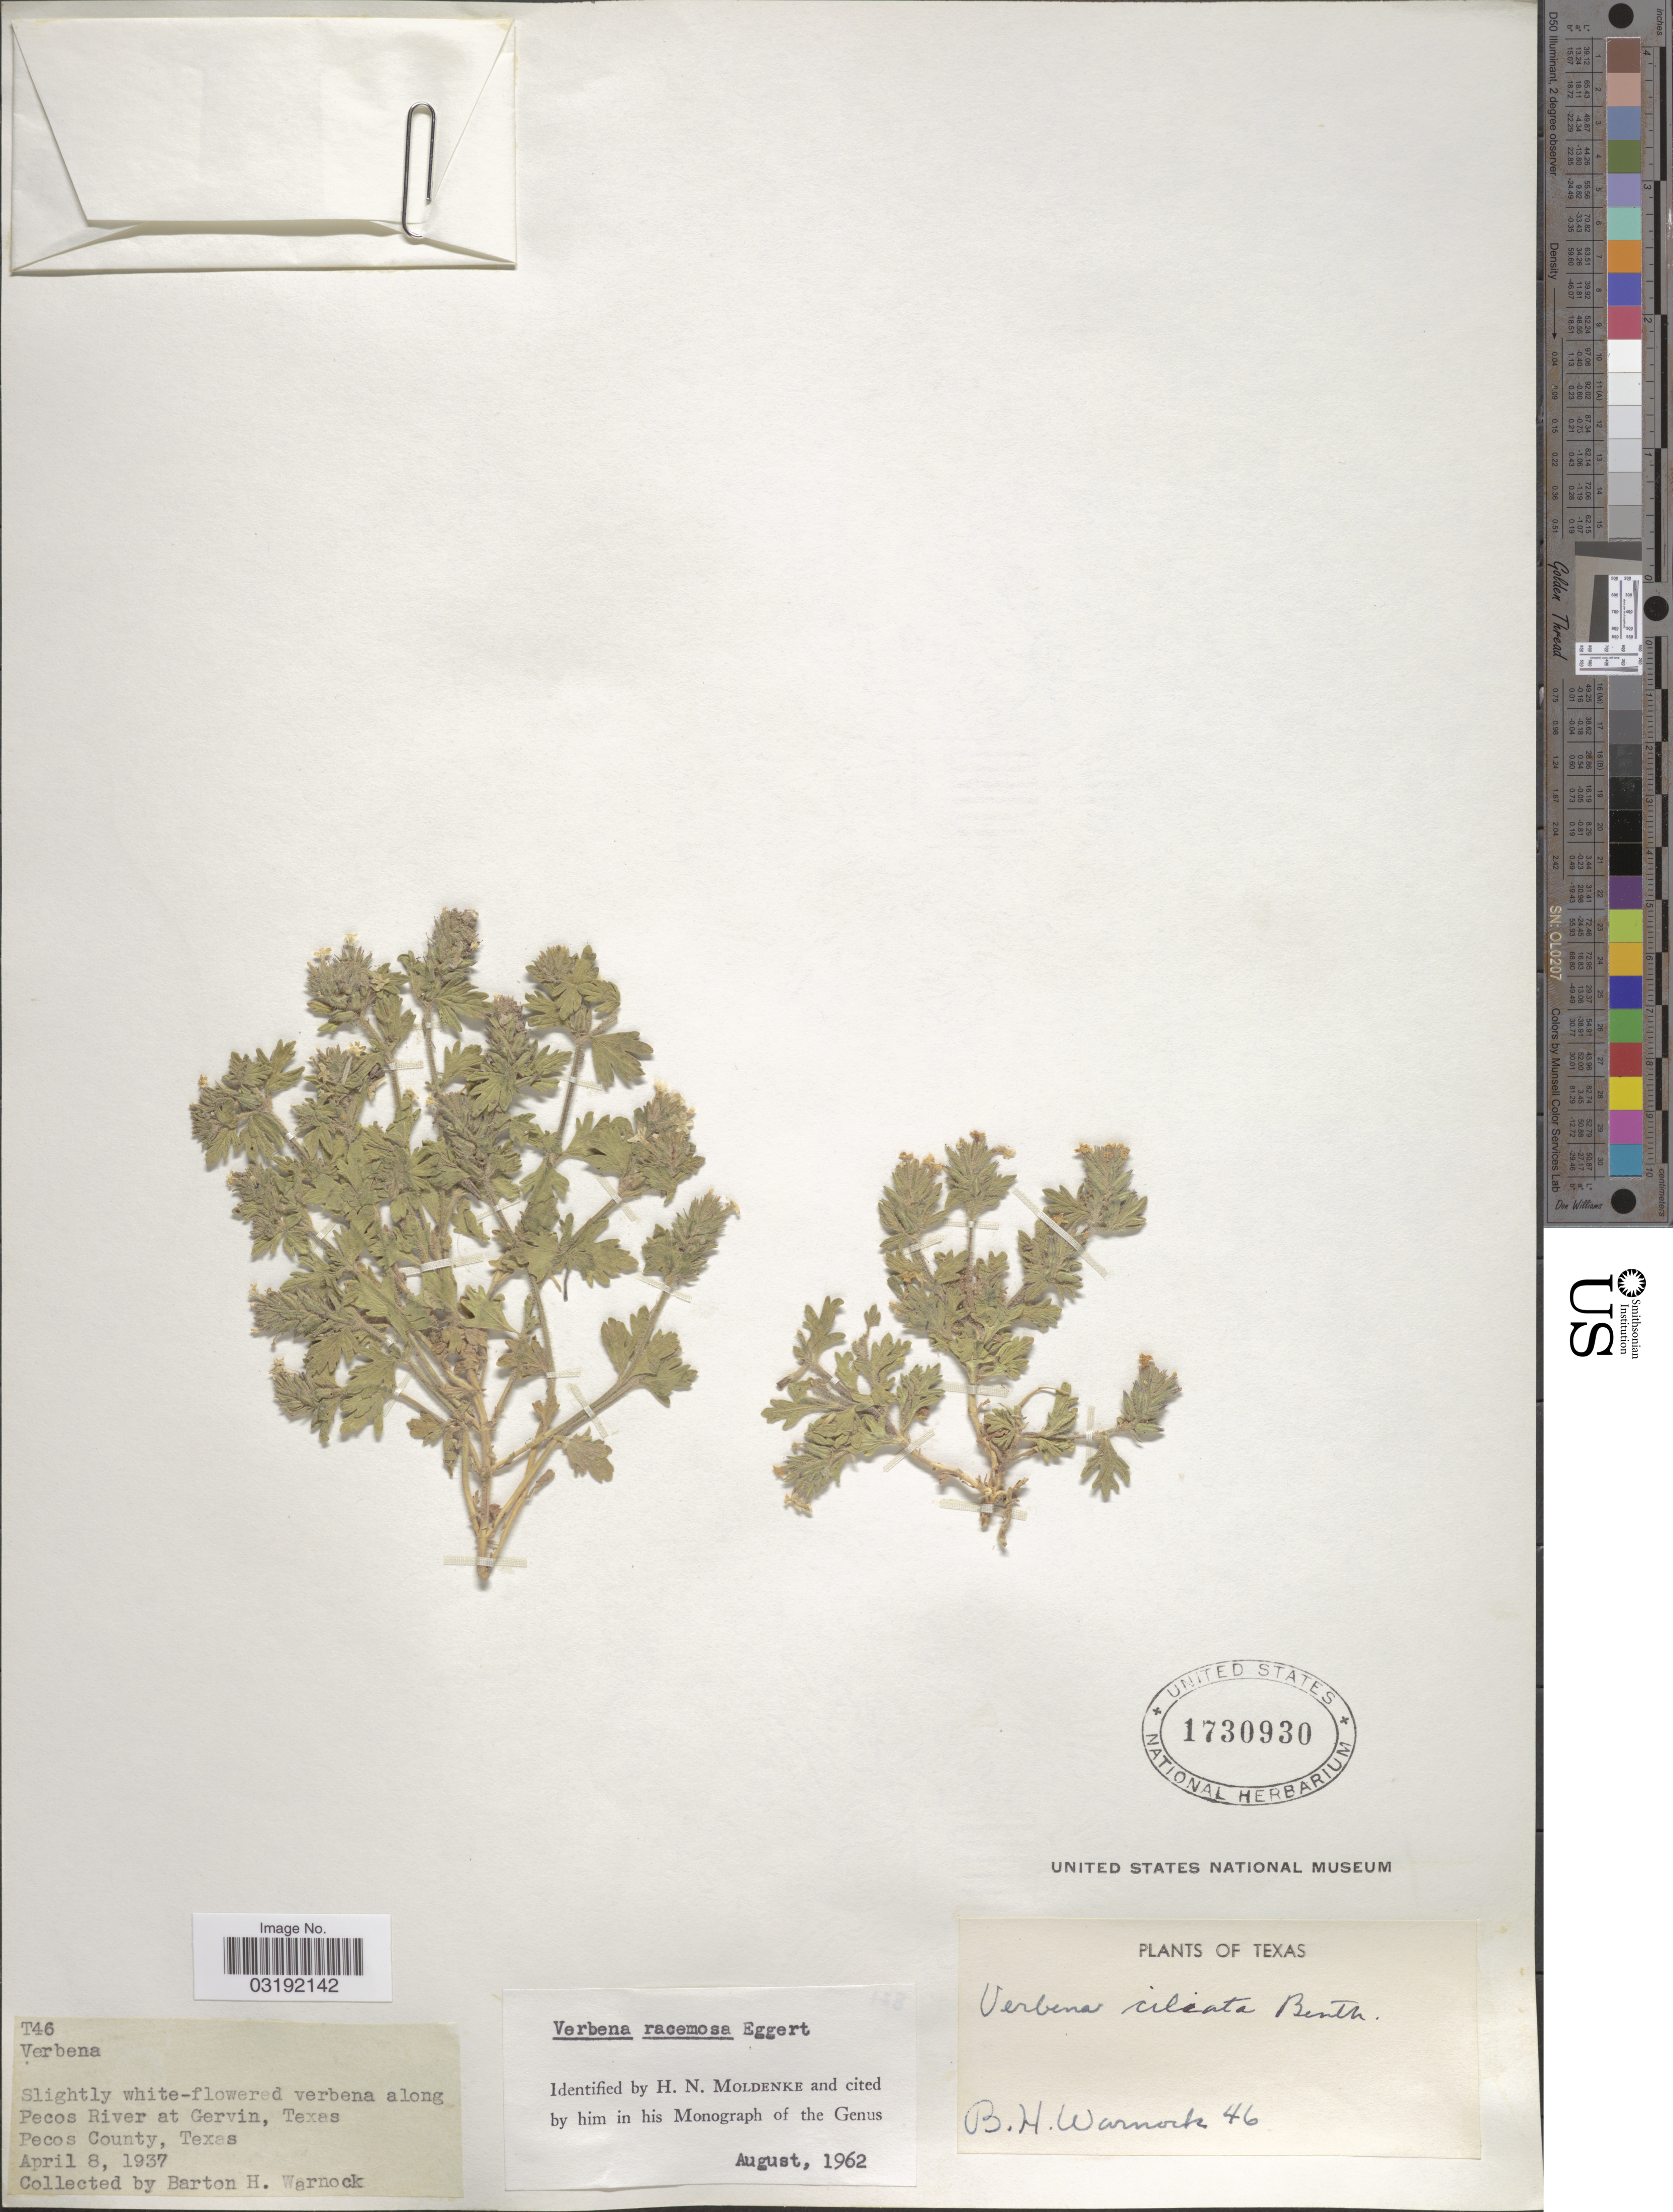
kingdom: Plantae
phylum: Tracheophyta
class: Magnoliopsida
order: Lamiales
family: Verbenaceae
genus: Verbena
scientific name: Verbena racemosa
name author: Eggert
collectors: B. H. Warnock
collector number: T46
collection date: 1937-04-08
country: United States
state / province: Texas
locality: Pecos River at Gervin. Pecos County.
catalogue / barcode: US 1730930